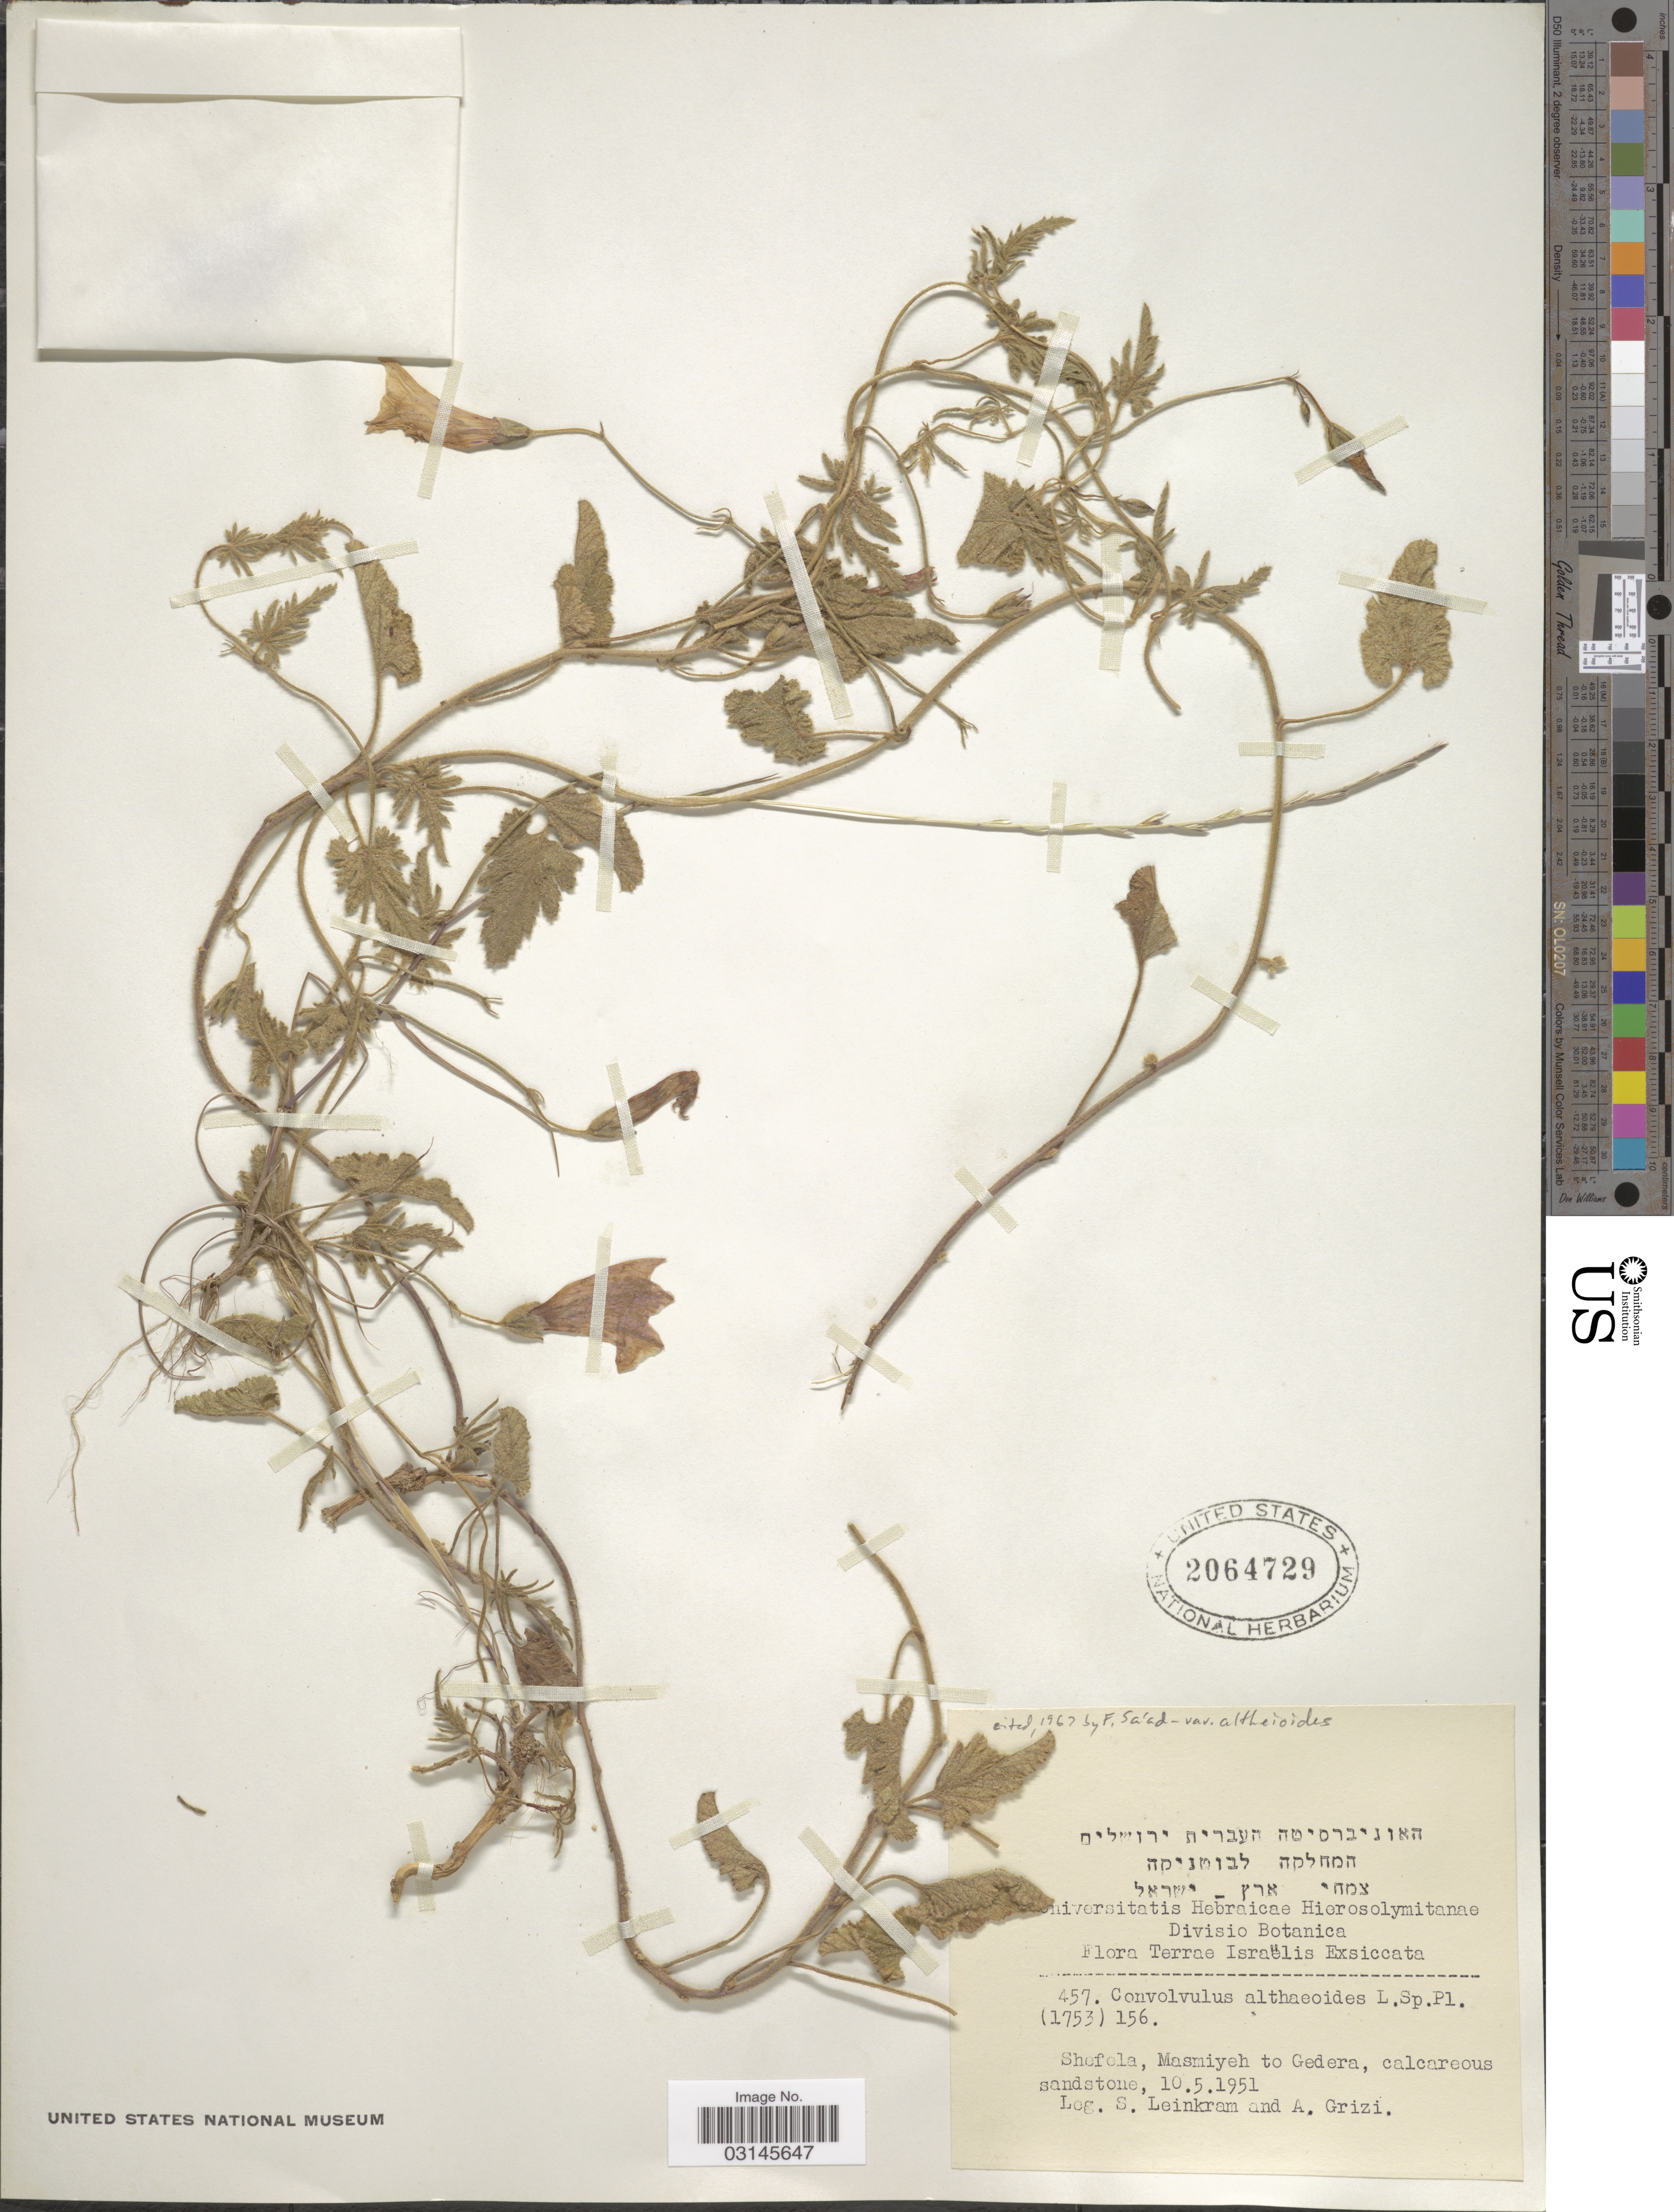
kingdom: Plantae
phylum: Tracheophyta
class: Magnoliopsida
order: Solanales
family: Convolvulaceae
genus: Convolvulus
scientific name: Convolvulus althaeoides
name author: L.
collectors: Leinkram, S. & A. Grizi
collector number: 457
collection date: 1951-05-10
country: Israel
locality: Shefela, Masmiyeh to Gedera.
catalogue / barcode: US 2064729